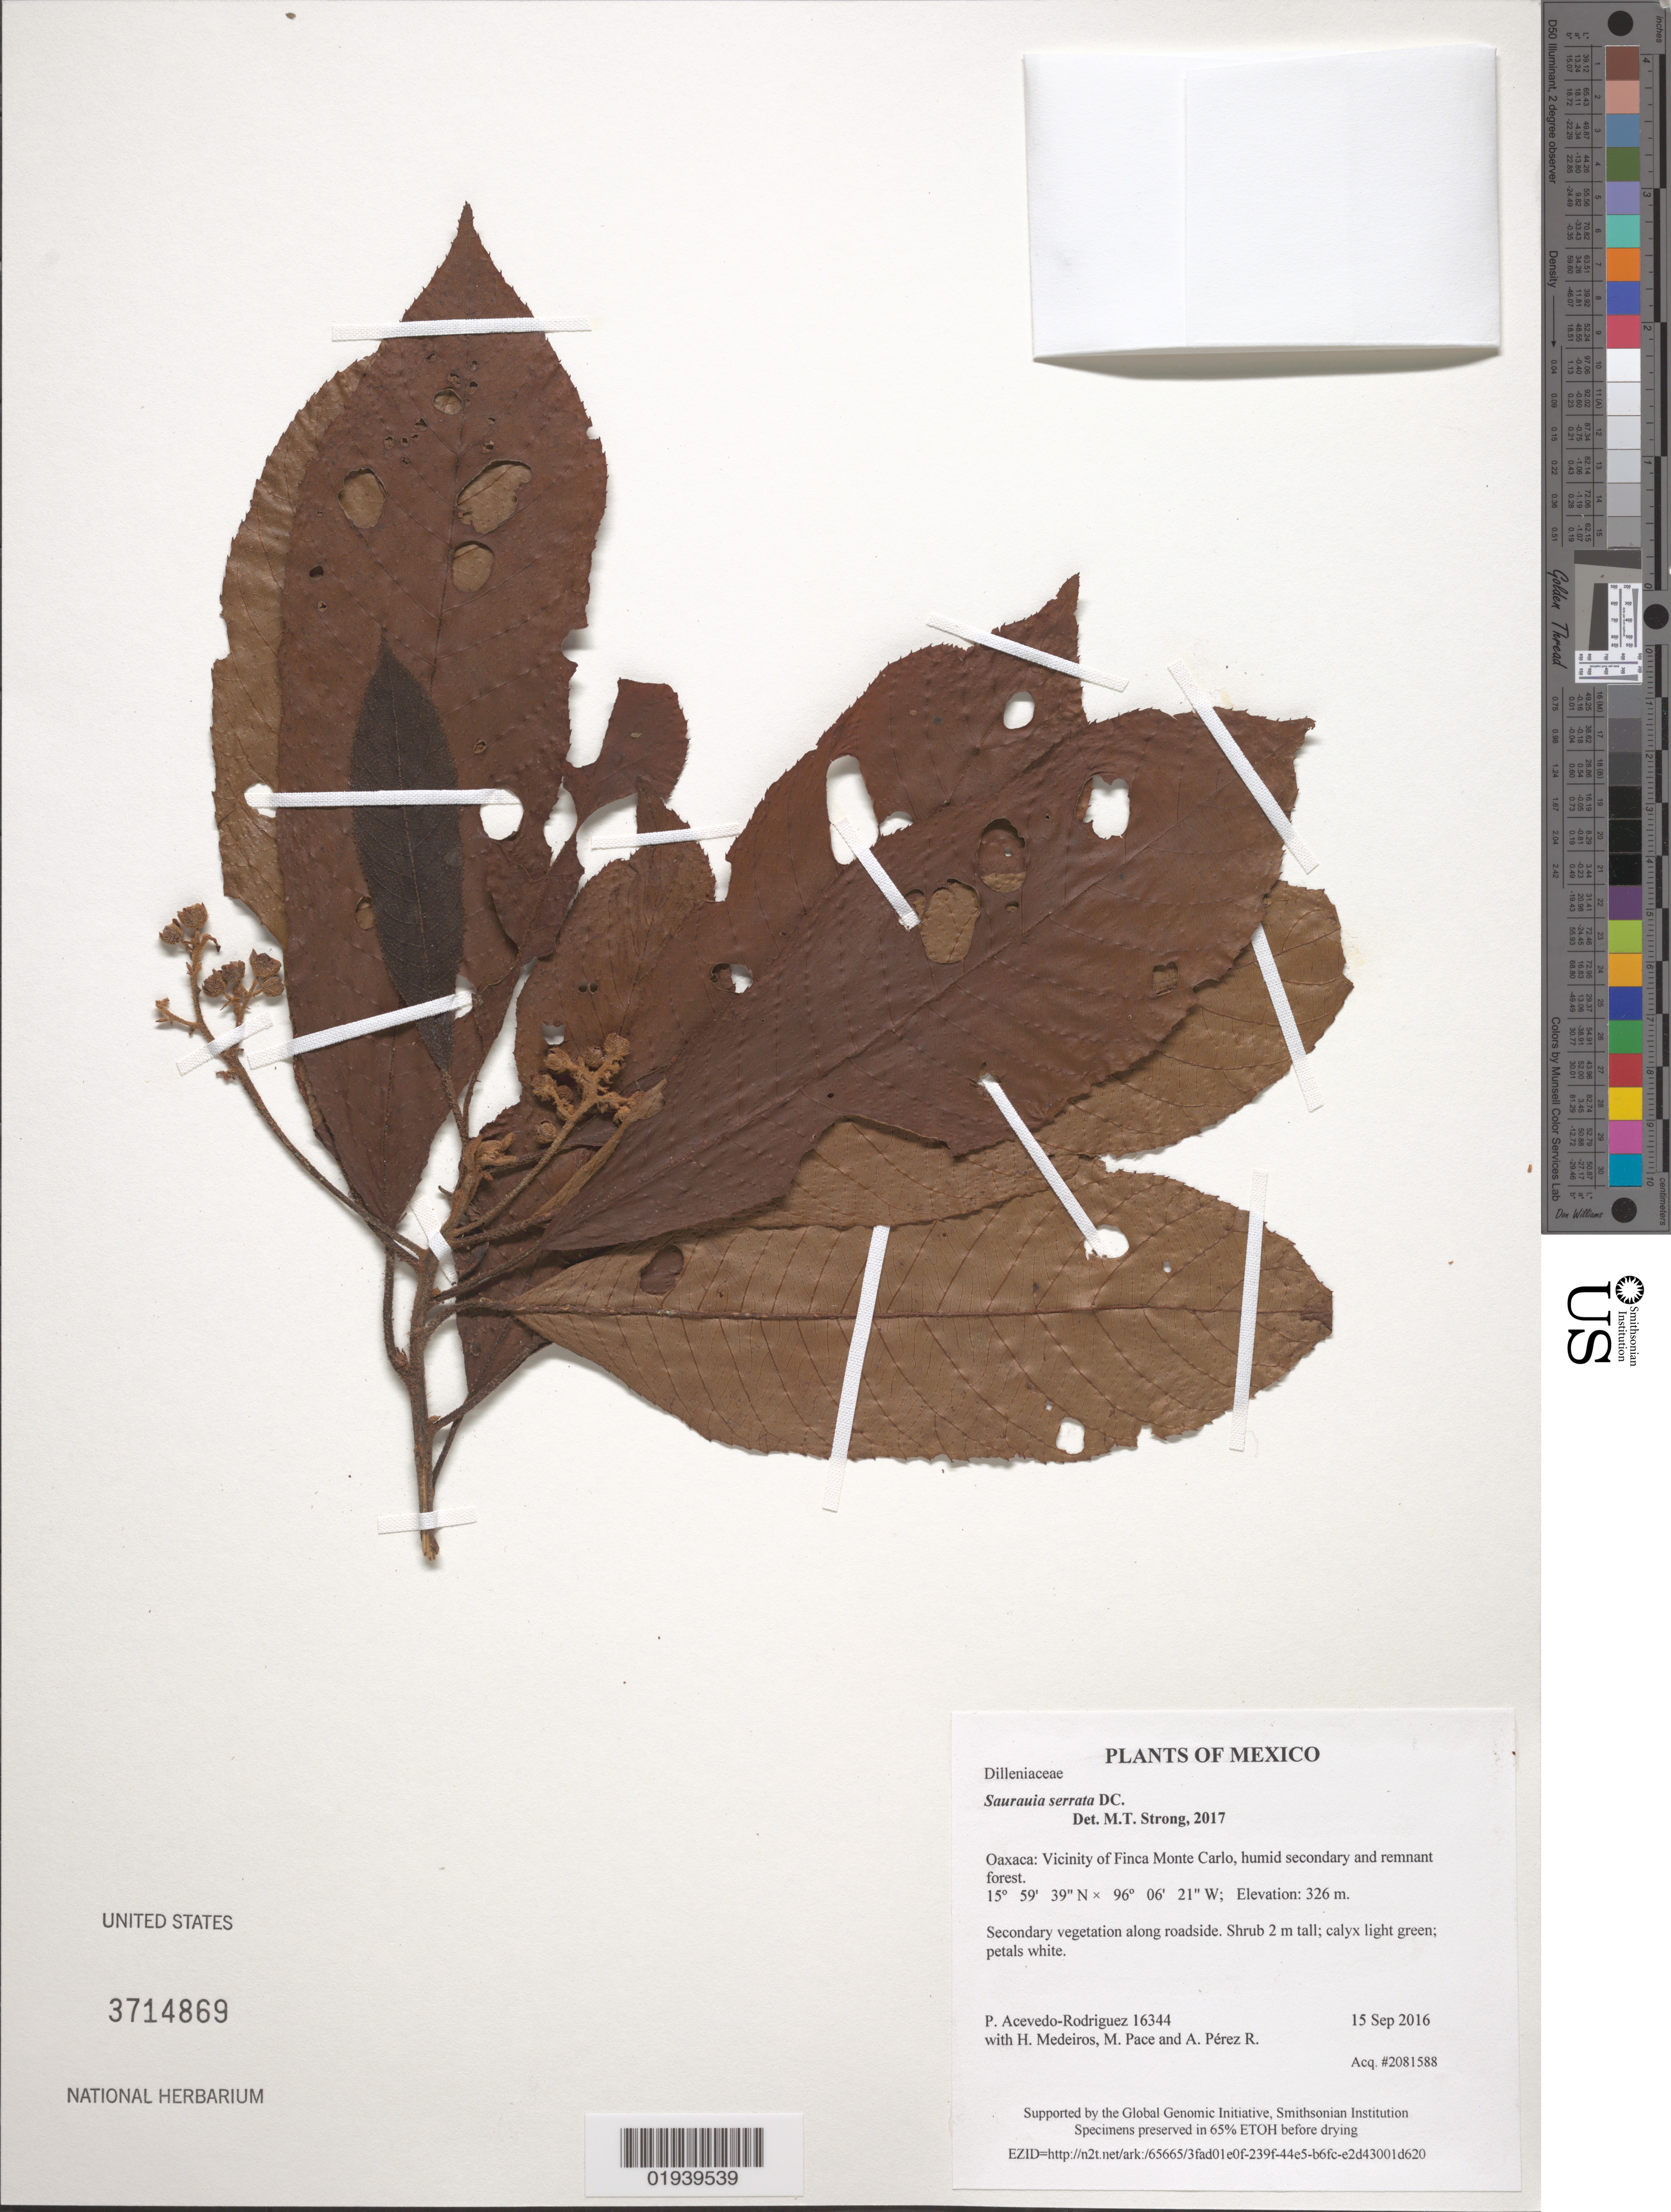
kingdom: Plantae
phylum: Tracheophyta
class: Magnoliopsida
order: Ericales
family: Actinidiaceae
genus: Saurauia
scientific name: Saurauia serrata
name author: DC.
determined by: Strong, M. T., (US), Smithsonian Institution - National Museum of Natural History (UNITED STATES)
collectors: P. Acevedo-Rodr., H. Medeiros, M. R. Pace & A. Pérez R.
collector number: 16344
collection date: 2016-09-15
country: Mexico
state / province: Oaxaca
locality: Vicinity of Finca Monte Carlo, humid secondary and remnant forest.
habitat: secondary vegetation along roadside.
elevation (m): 326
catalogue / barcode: US 3714869